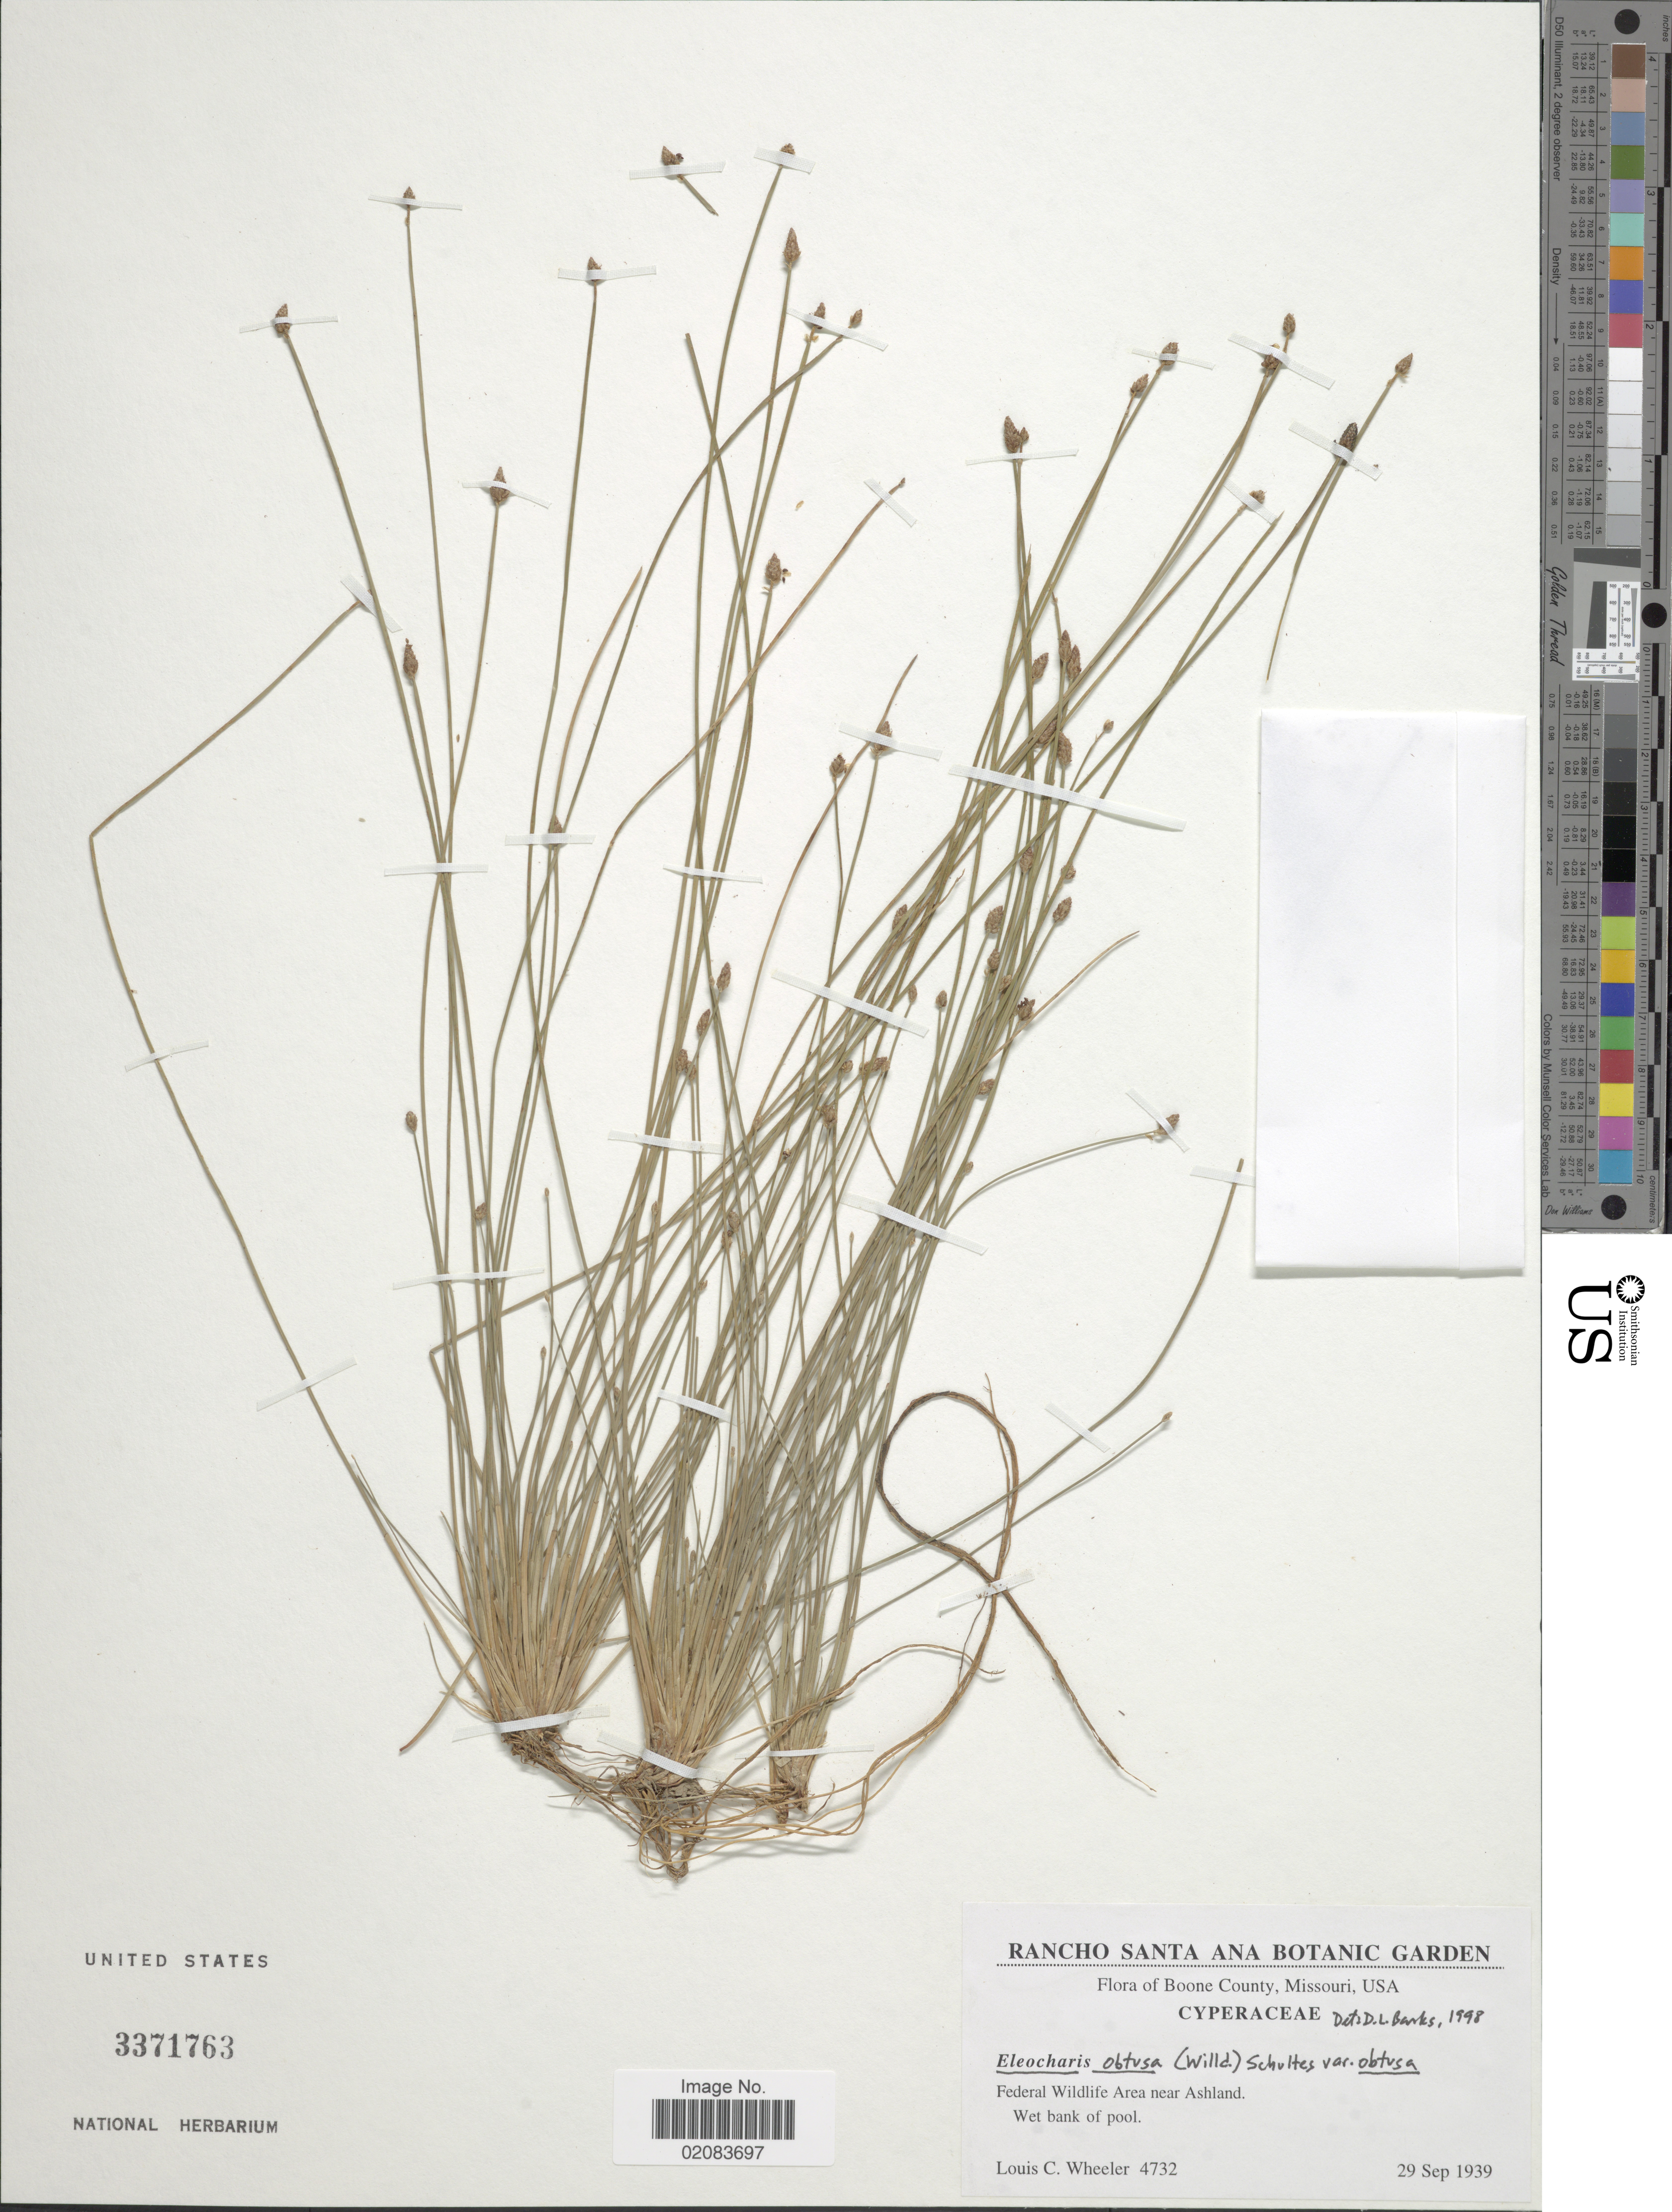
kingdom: Plantae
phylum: Tracheophyta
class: Liliopsida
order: Poales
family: Cyperaceae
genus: Eleocharis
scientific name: Eleocharis obtusa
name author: (Willd.) Schult.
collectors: L. C. Wheeler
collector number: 4732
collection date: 1939-09-29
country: United States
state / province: Missouri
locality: Boone County, Federal Wildlife Area near Ashland, wet bank of pool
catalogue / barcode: US 3371763